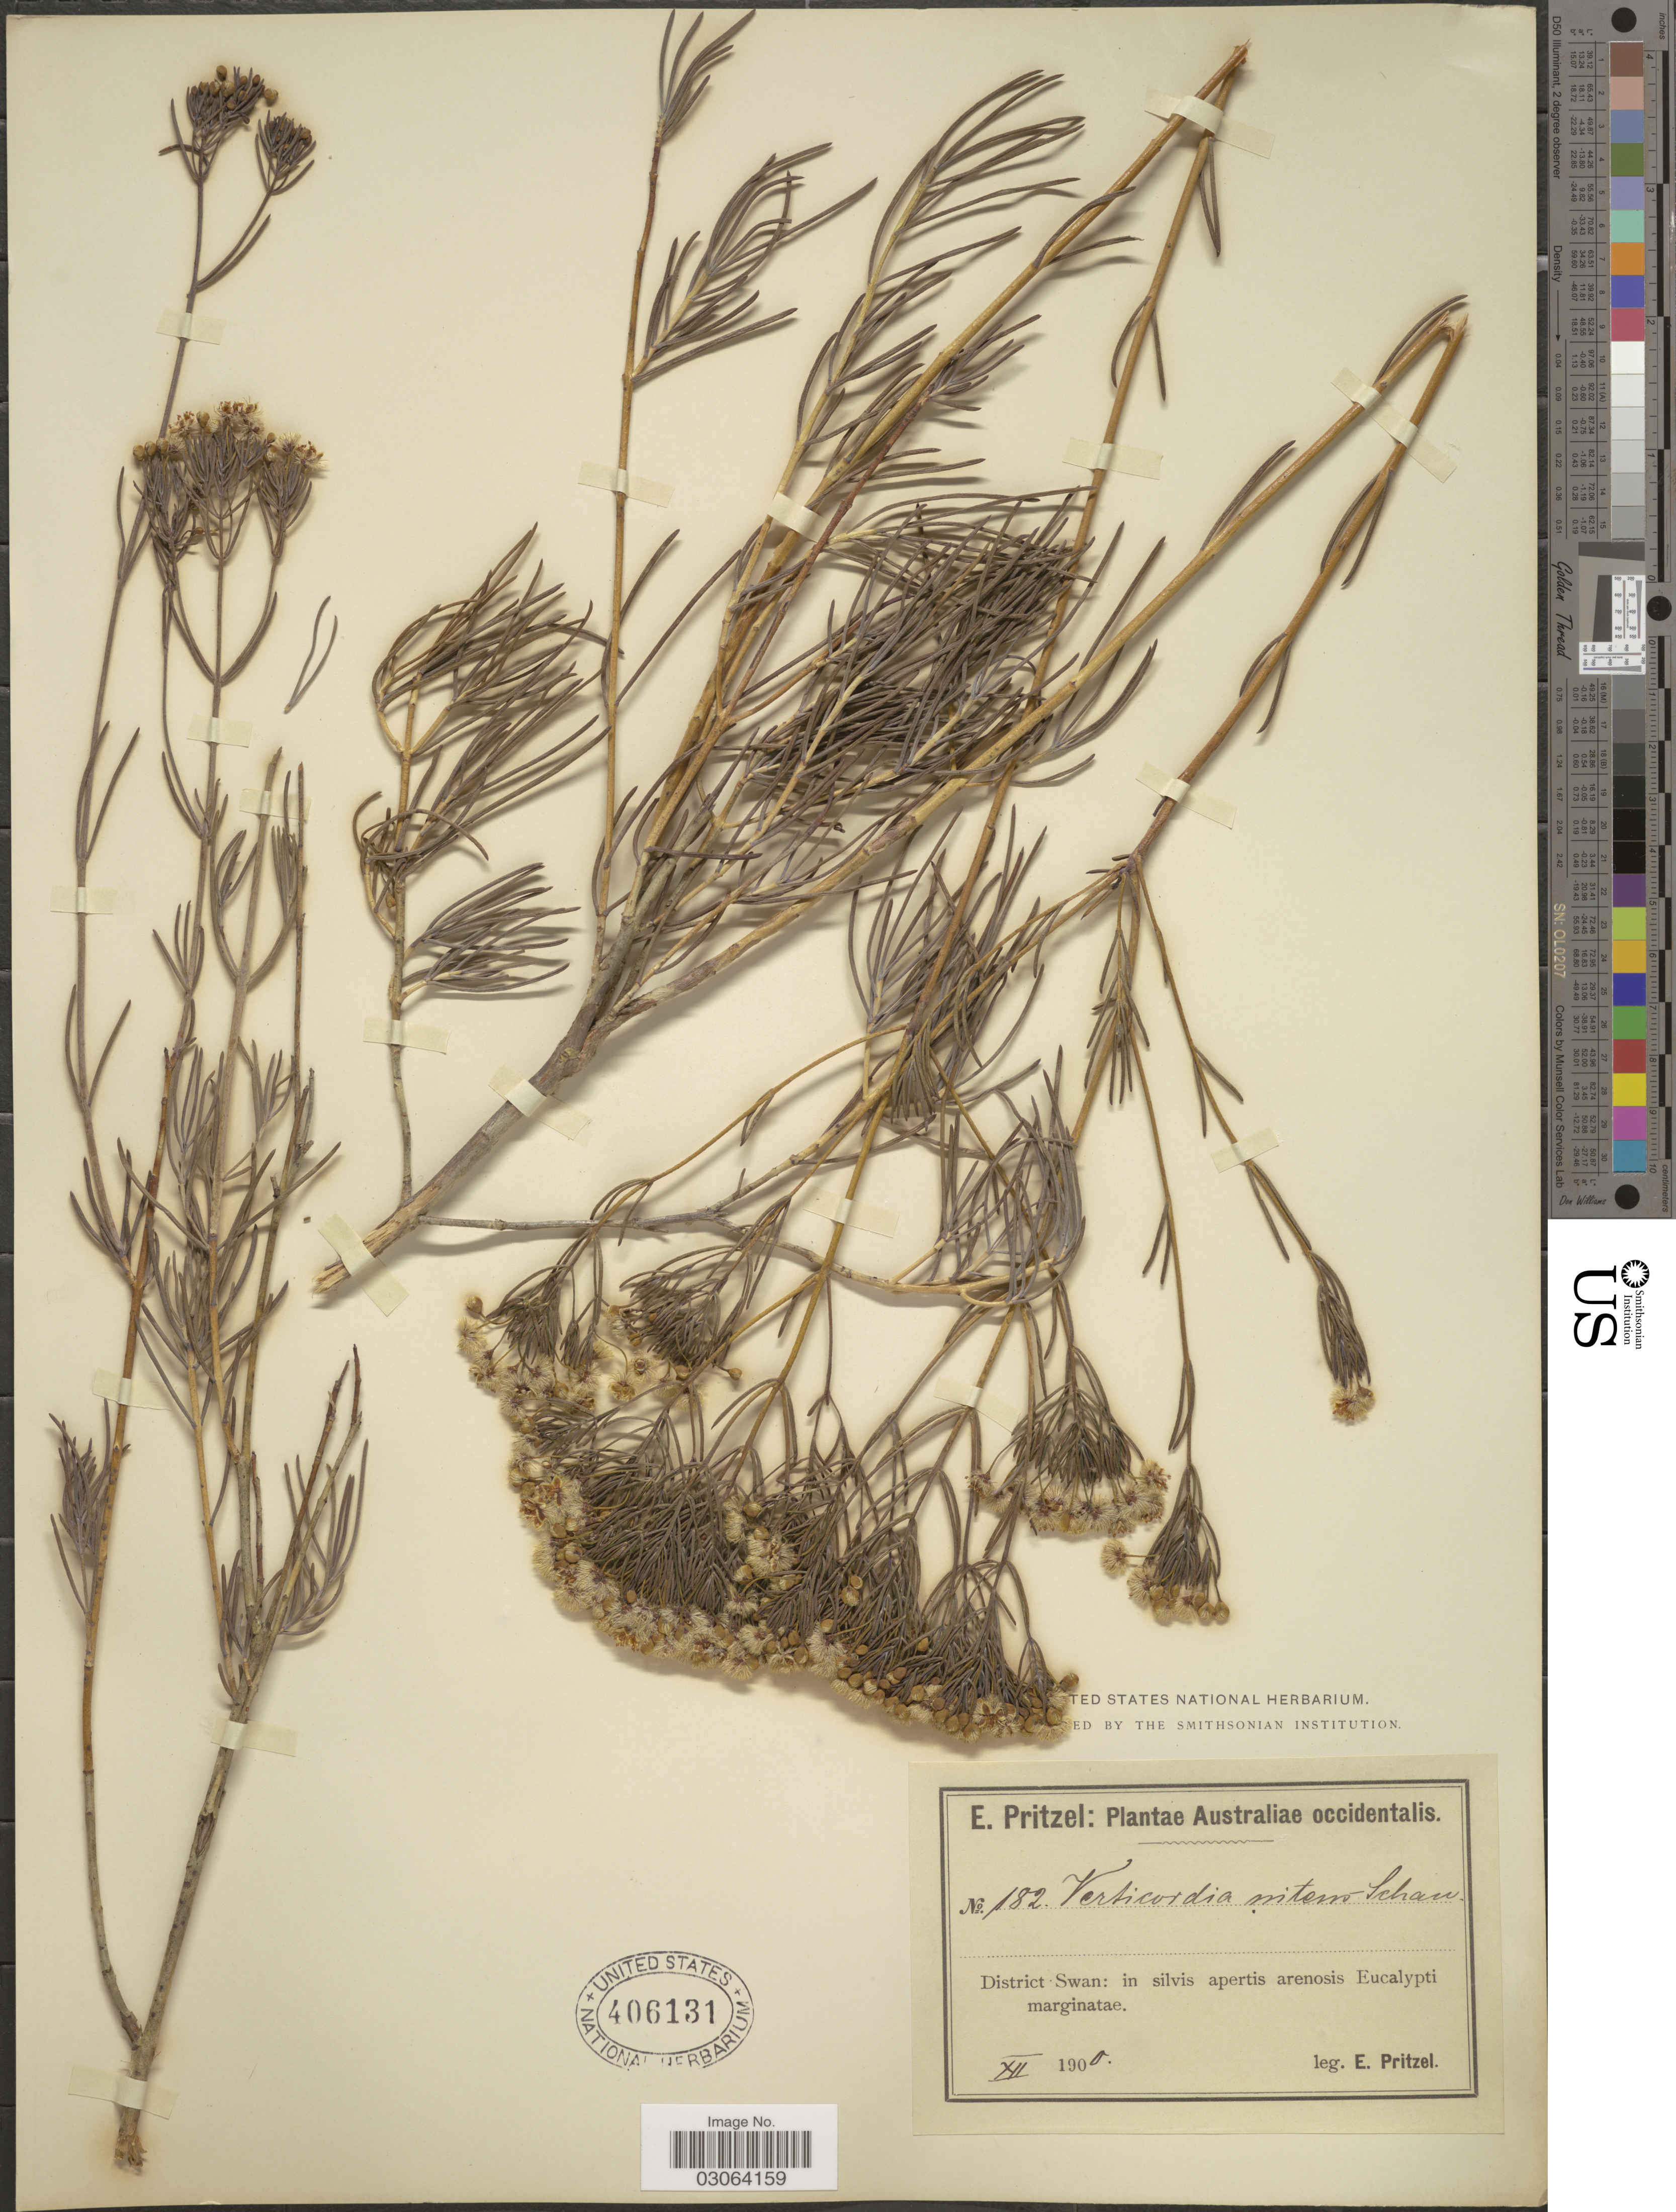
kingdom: Plantae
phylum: Tracheophyta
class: Magnoliopsida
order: Myrtales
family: Myrtaceae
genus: Verticordia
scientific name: Verticordia nitens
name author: (Lindl.) Endl.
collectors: E. G. Pritzel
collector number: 182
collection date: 1900-12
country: Australia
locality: Australiae occidentalis, District Swan: in silvis apertis arenosis Eucalpti marginatae.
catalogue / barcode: US 406131